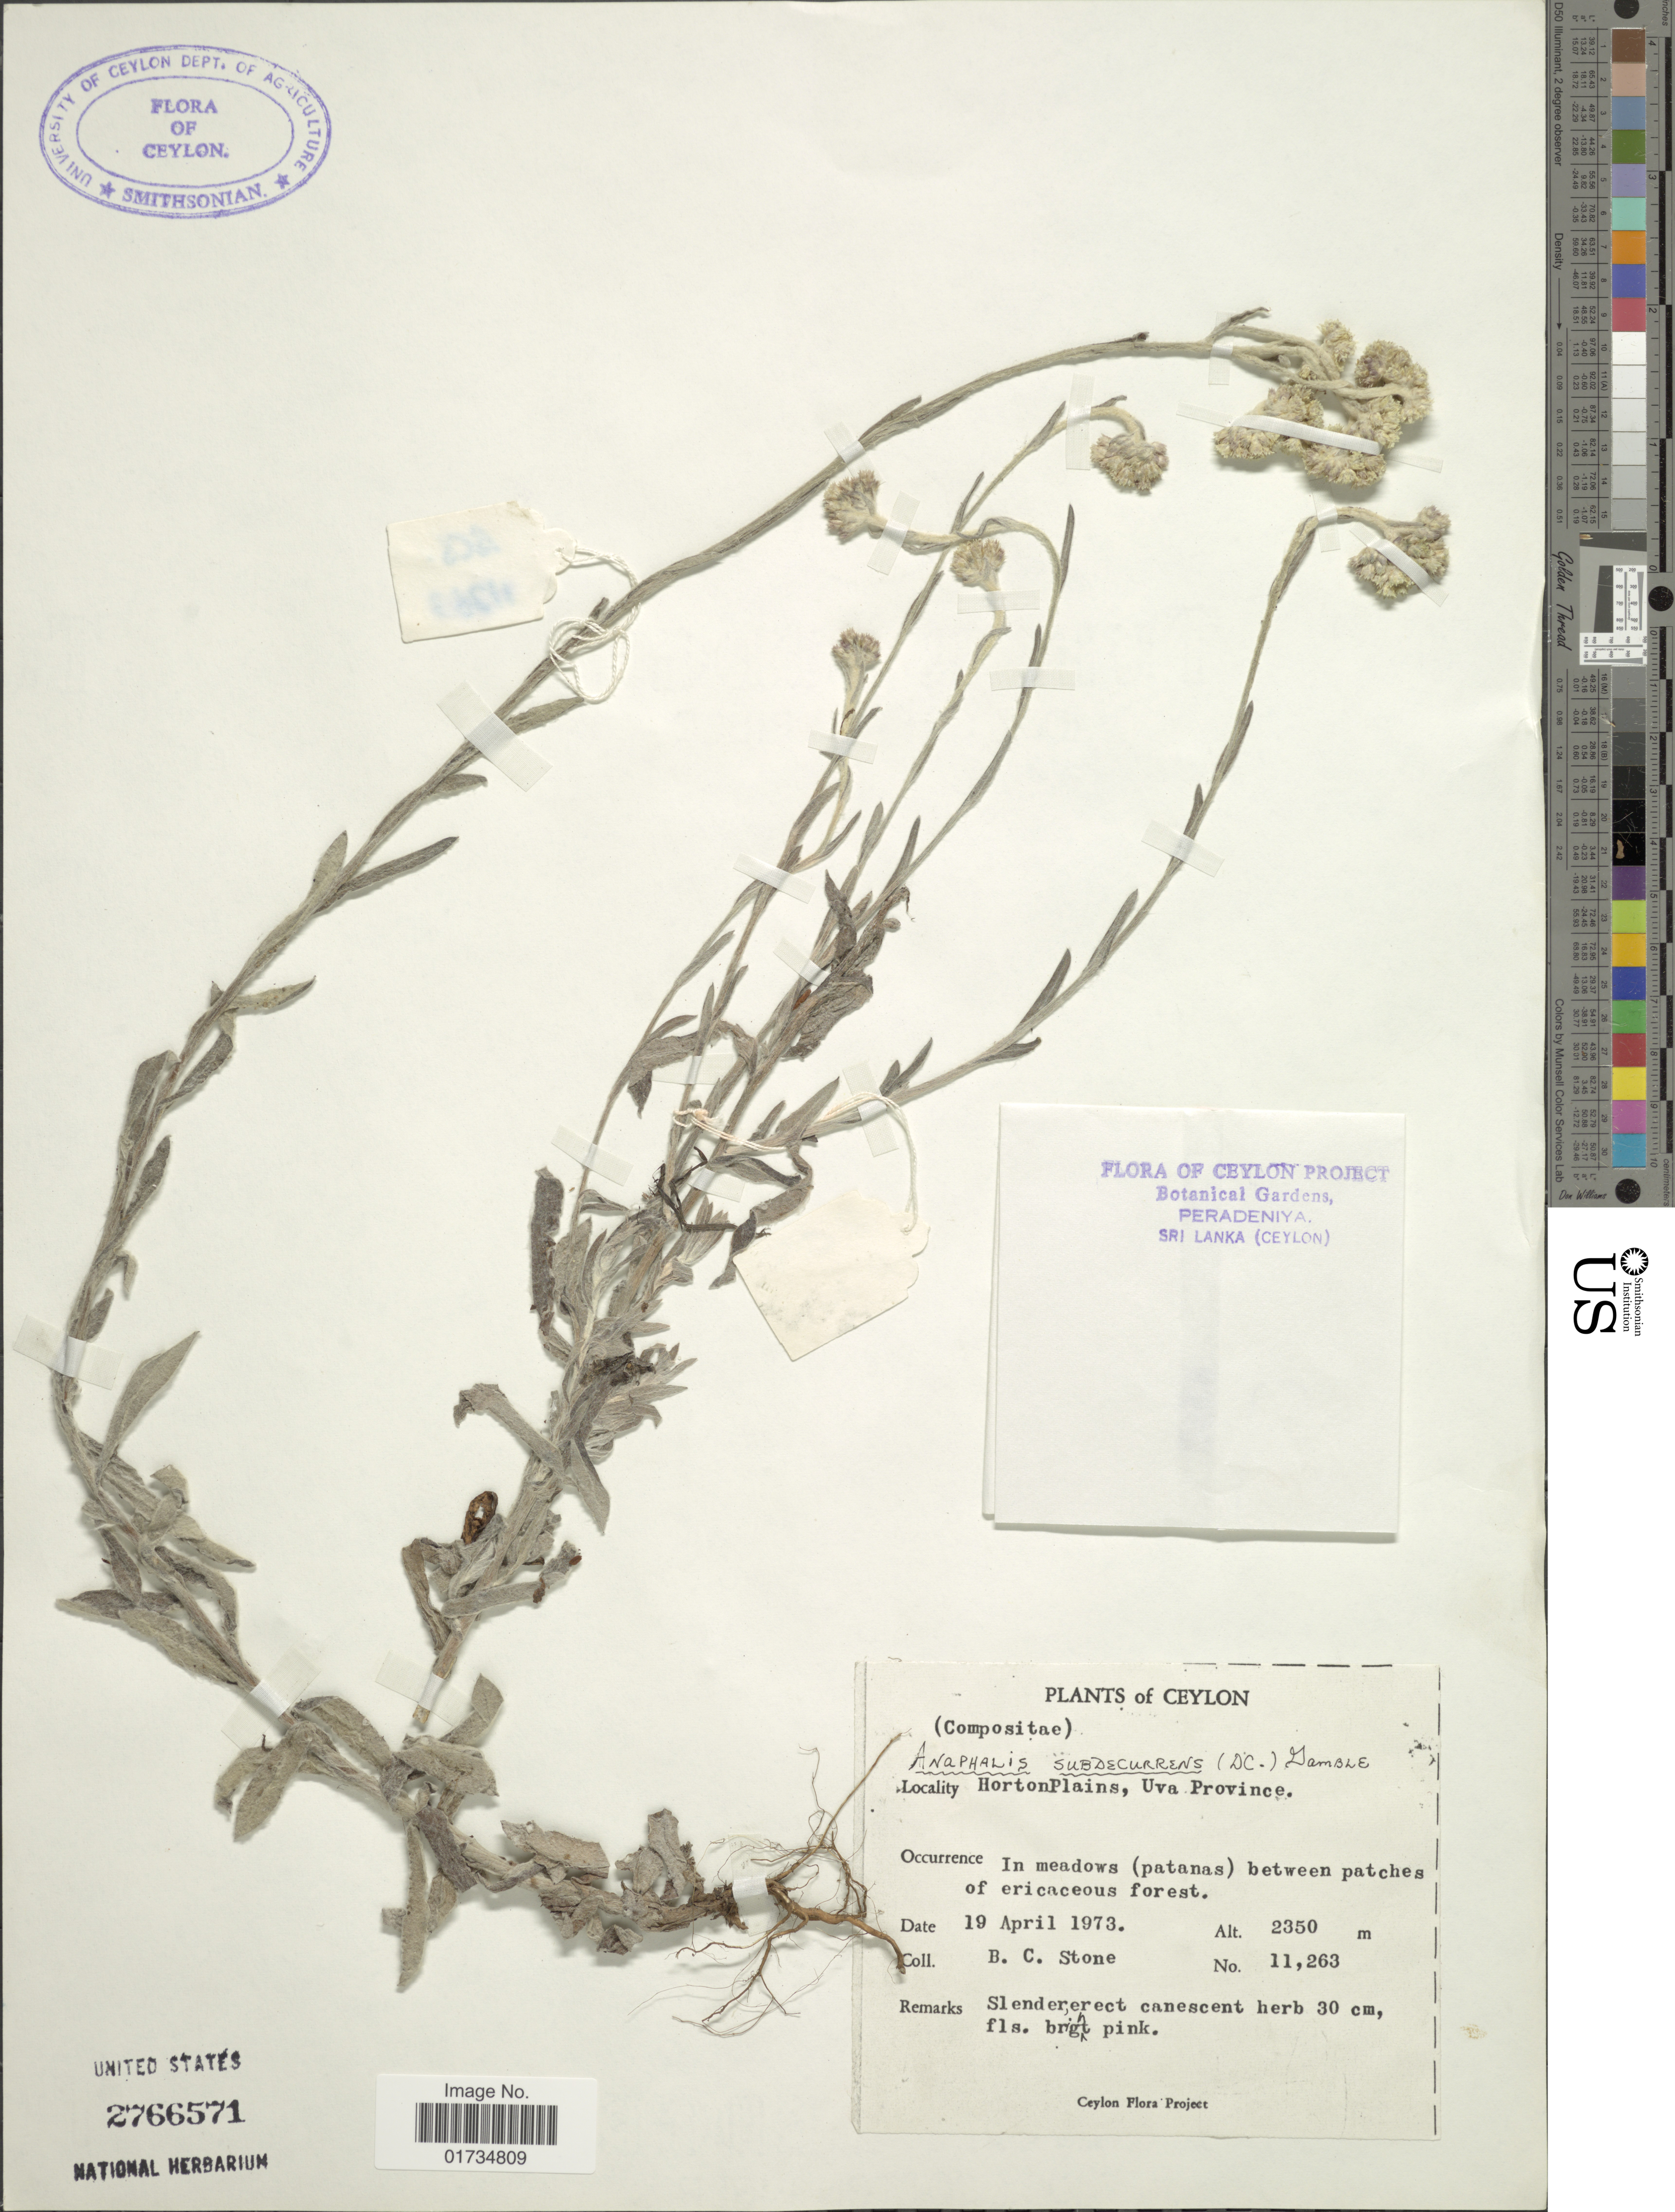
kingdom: Plantae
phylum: Tracheophyta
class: Magnoliopsida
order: Asterales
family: Asteraceae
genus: Anaphalis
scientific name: Anaphalis subdecurrens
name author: (DC.) Gamble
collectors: B. C. Stone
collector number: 11263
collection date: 1973-04-19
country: Sri Lanka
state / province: Uva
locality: Ceylon. HortonPlains, Uva Province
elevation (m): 2350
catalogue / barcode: US 2766571